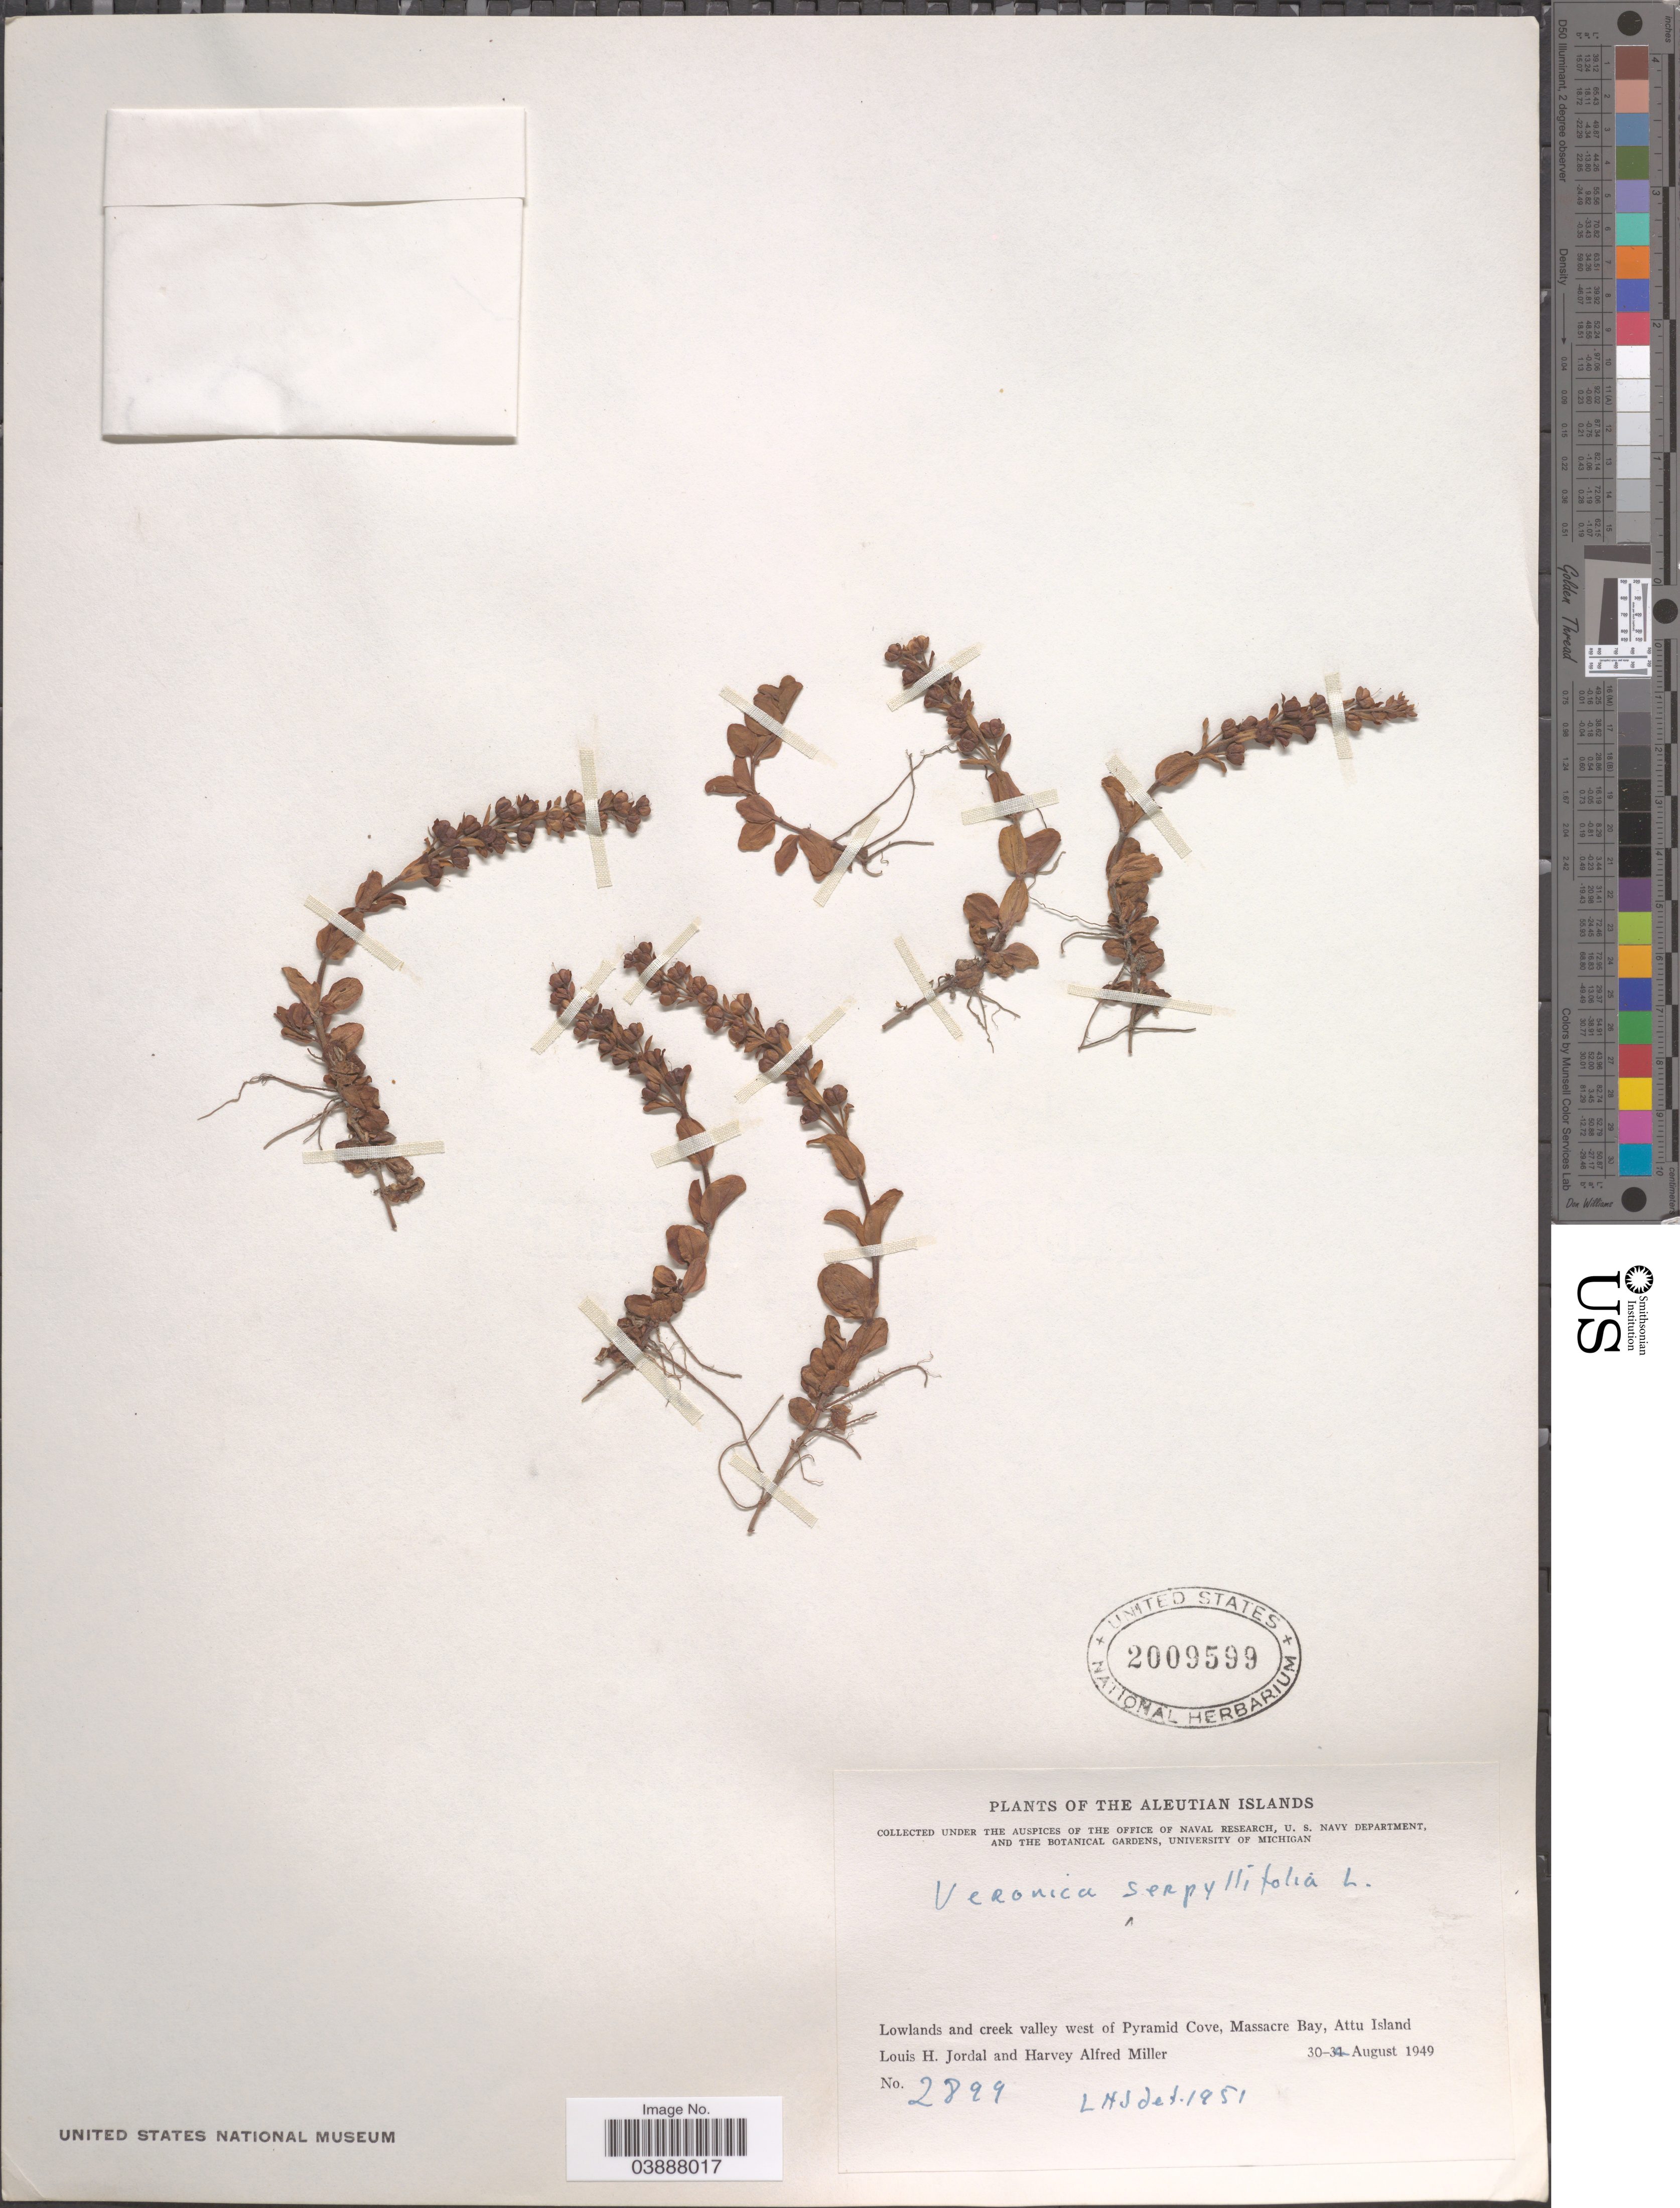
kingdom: Plantae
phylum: Tracheophyta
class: Magnoliopsida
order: Lamiales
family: Plantaginaceae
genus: Veronica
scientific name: Veronica serpyllifolia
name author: L.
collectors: L. Jordal & H. A. Miller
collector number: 2899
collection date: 1949-08-30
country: United States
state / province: Alaska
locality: Aleutian Islands. Lowlands and creek valley west of Pyramid Cove, Massacre Bay, Attu Island.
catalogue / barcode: US 2009599